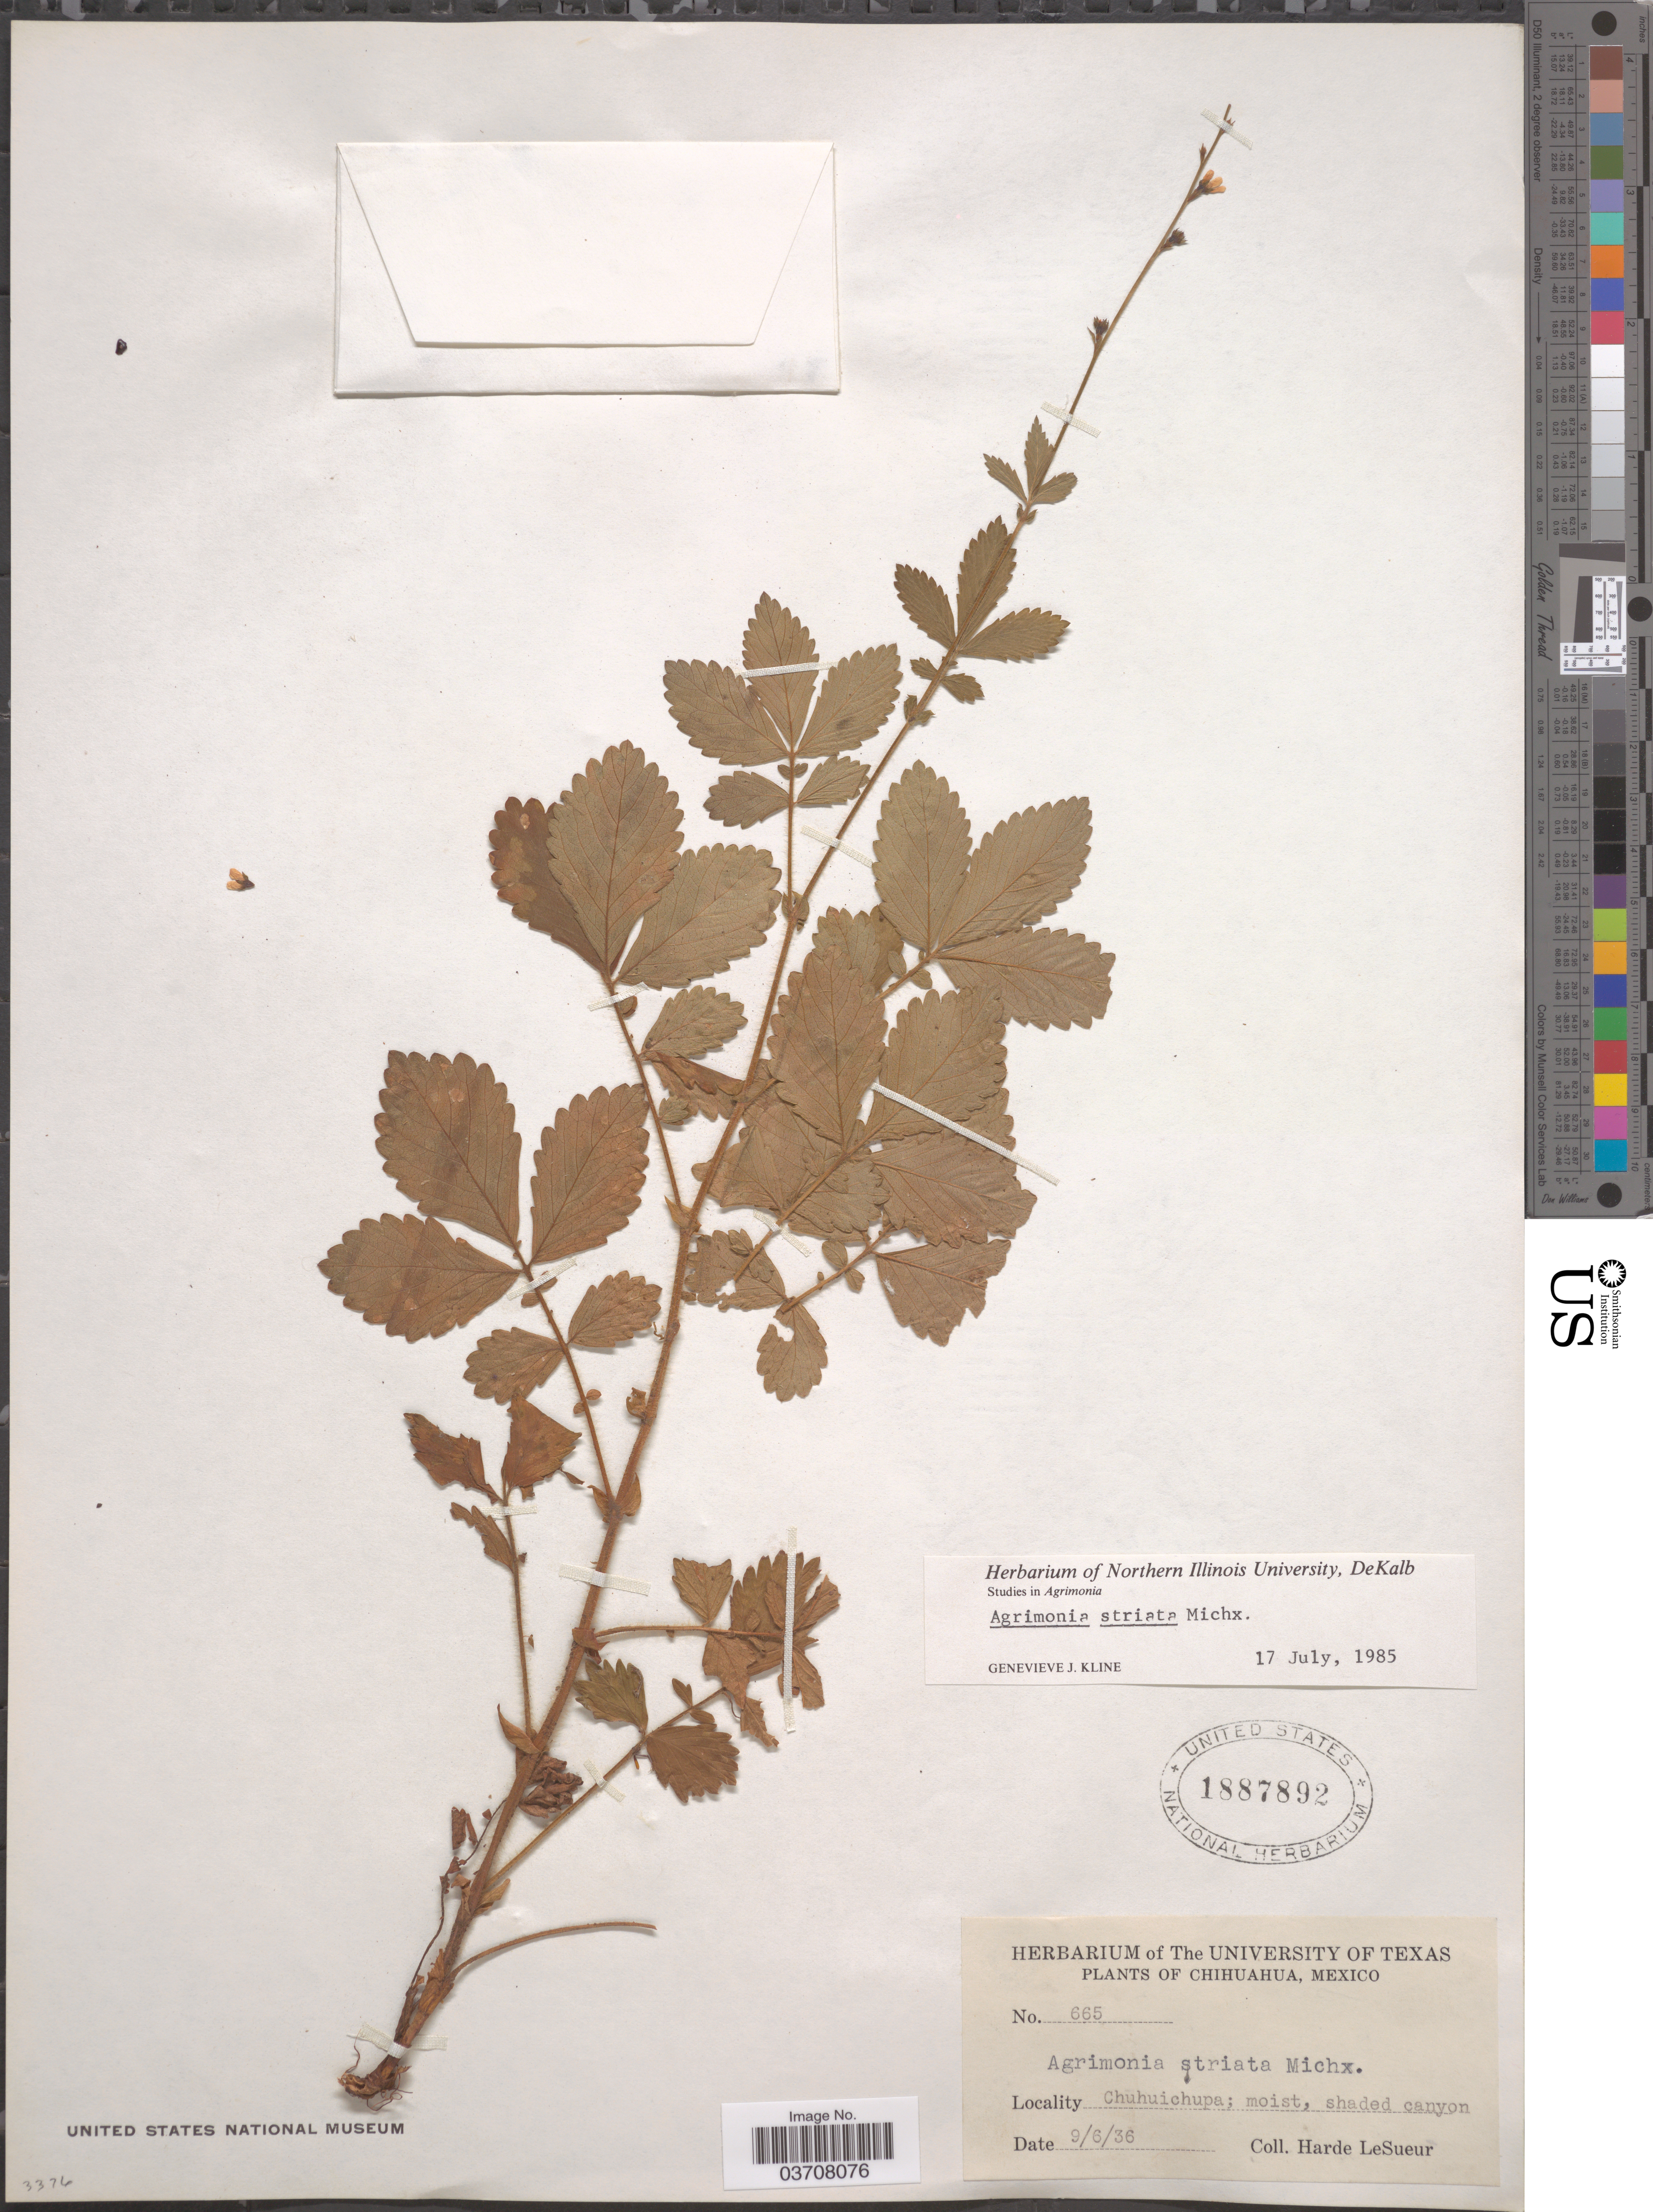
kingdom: Plantae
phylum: Tracheophyta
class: Magnoliopsida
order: Rosales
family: Rosaceae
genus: Agrimonia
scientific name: Agrimonia striata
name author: Michx.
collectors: H. LeSueur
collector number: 665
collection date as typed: Transcribed d/m/y: 9/6/36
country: Mexico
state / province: Chihuahua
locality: Chuhuichupa.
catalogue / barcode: US 1887892